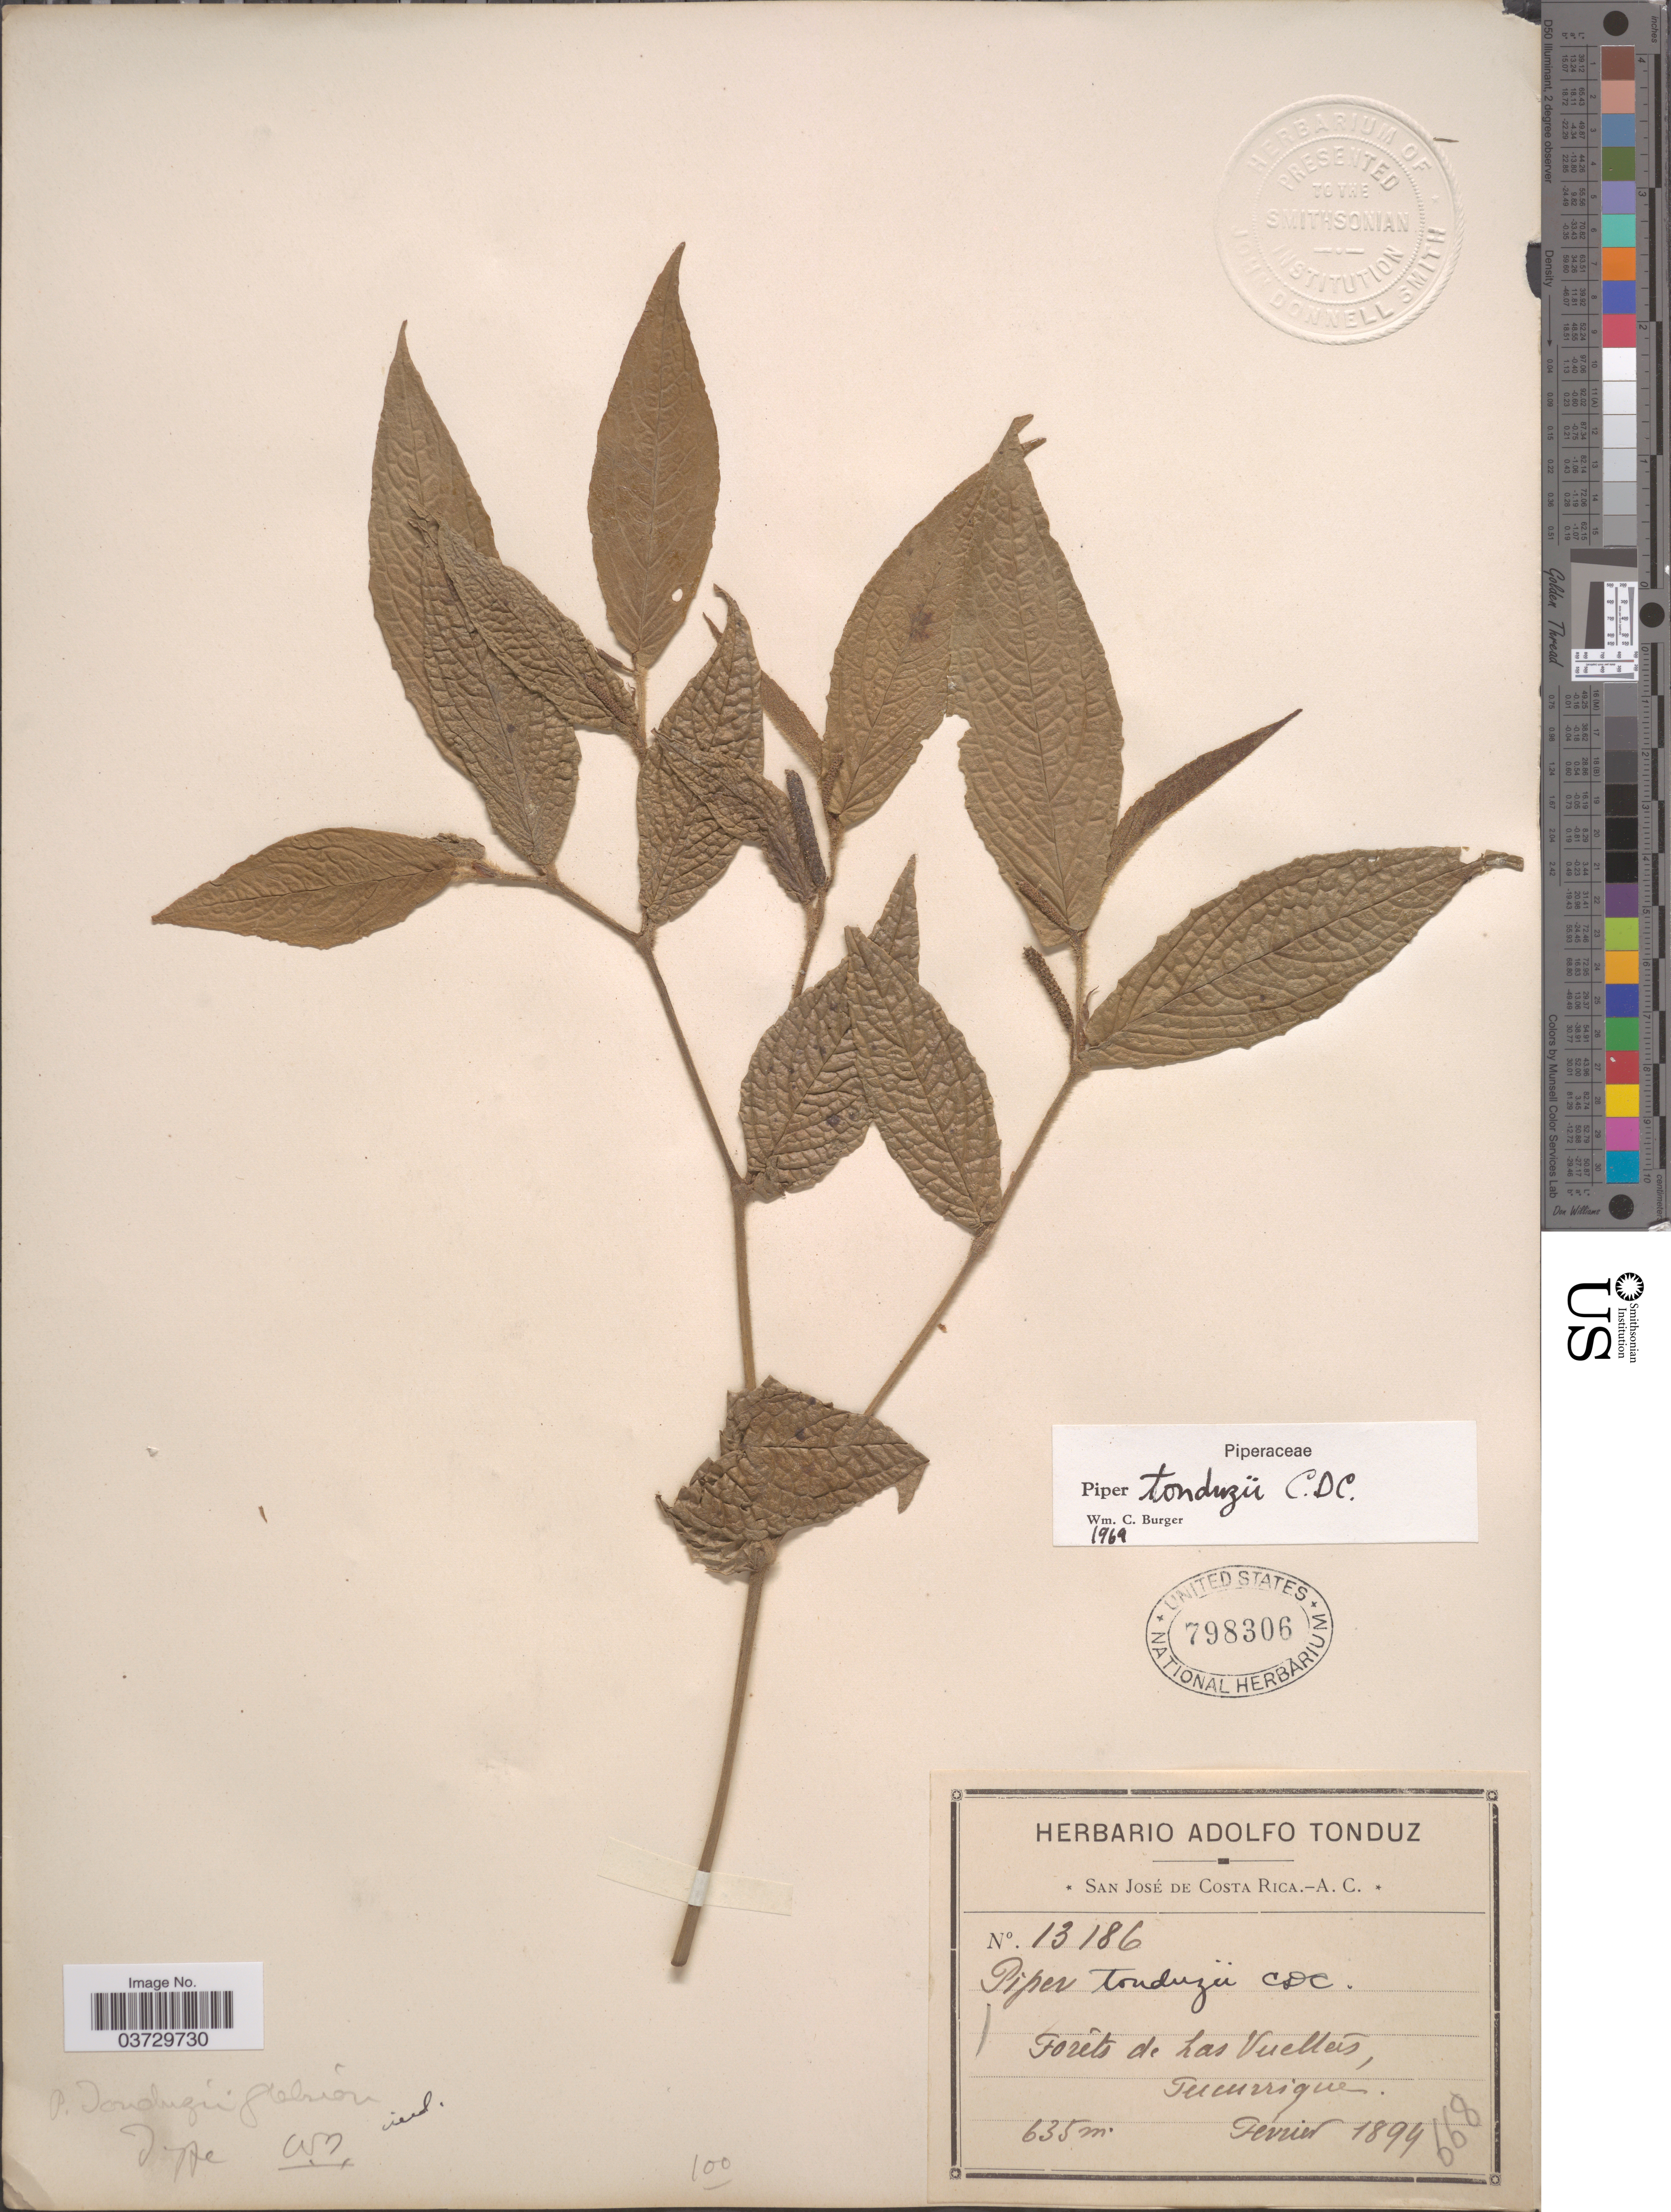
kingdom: Plantae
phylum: Tracheophyta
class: Magnoliopsida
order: Piperales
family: Piperaceae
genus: Piper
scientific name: Piper tonduzii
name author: C. DC. in Pittier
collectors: ex Herb. Adolfo Tonduz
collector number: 13186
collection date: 1894-02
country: Costa Rica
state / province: San José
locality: Forêts de Las Vueltas, Tucurrique.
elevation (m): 635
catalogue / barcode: US 798306